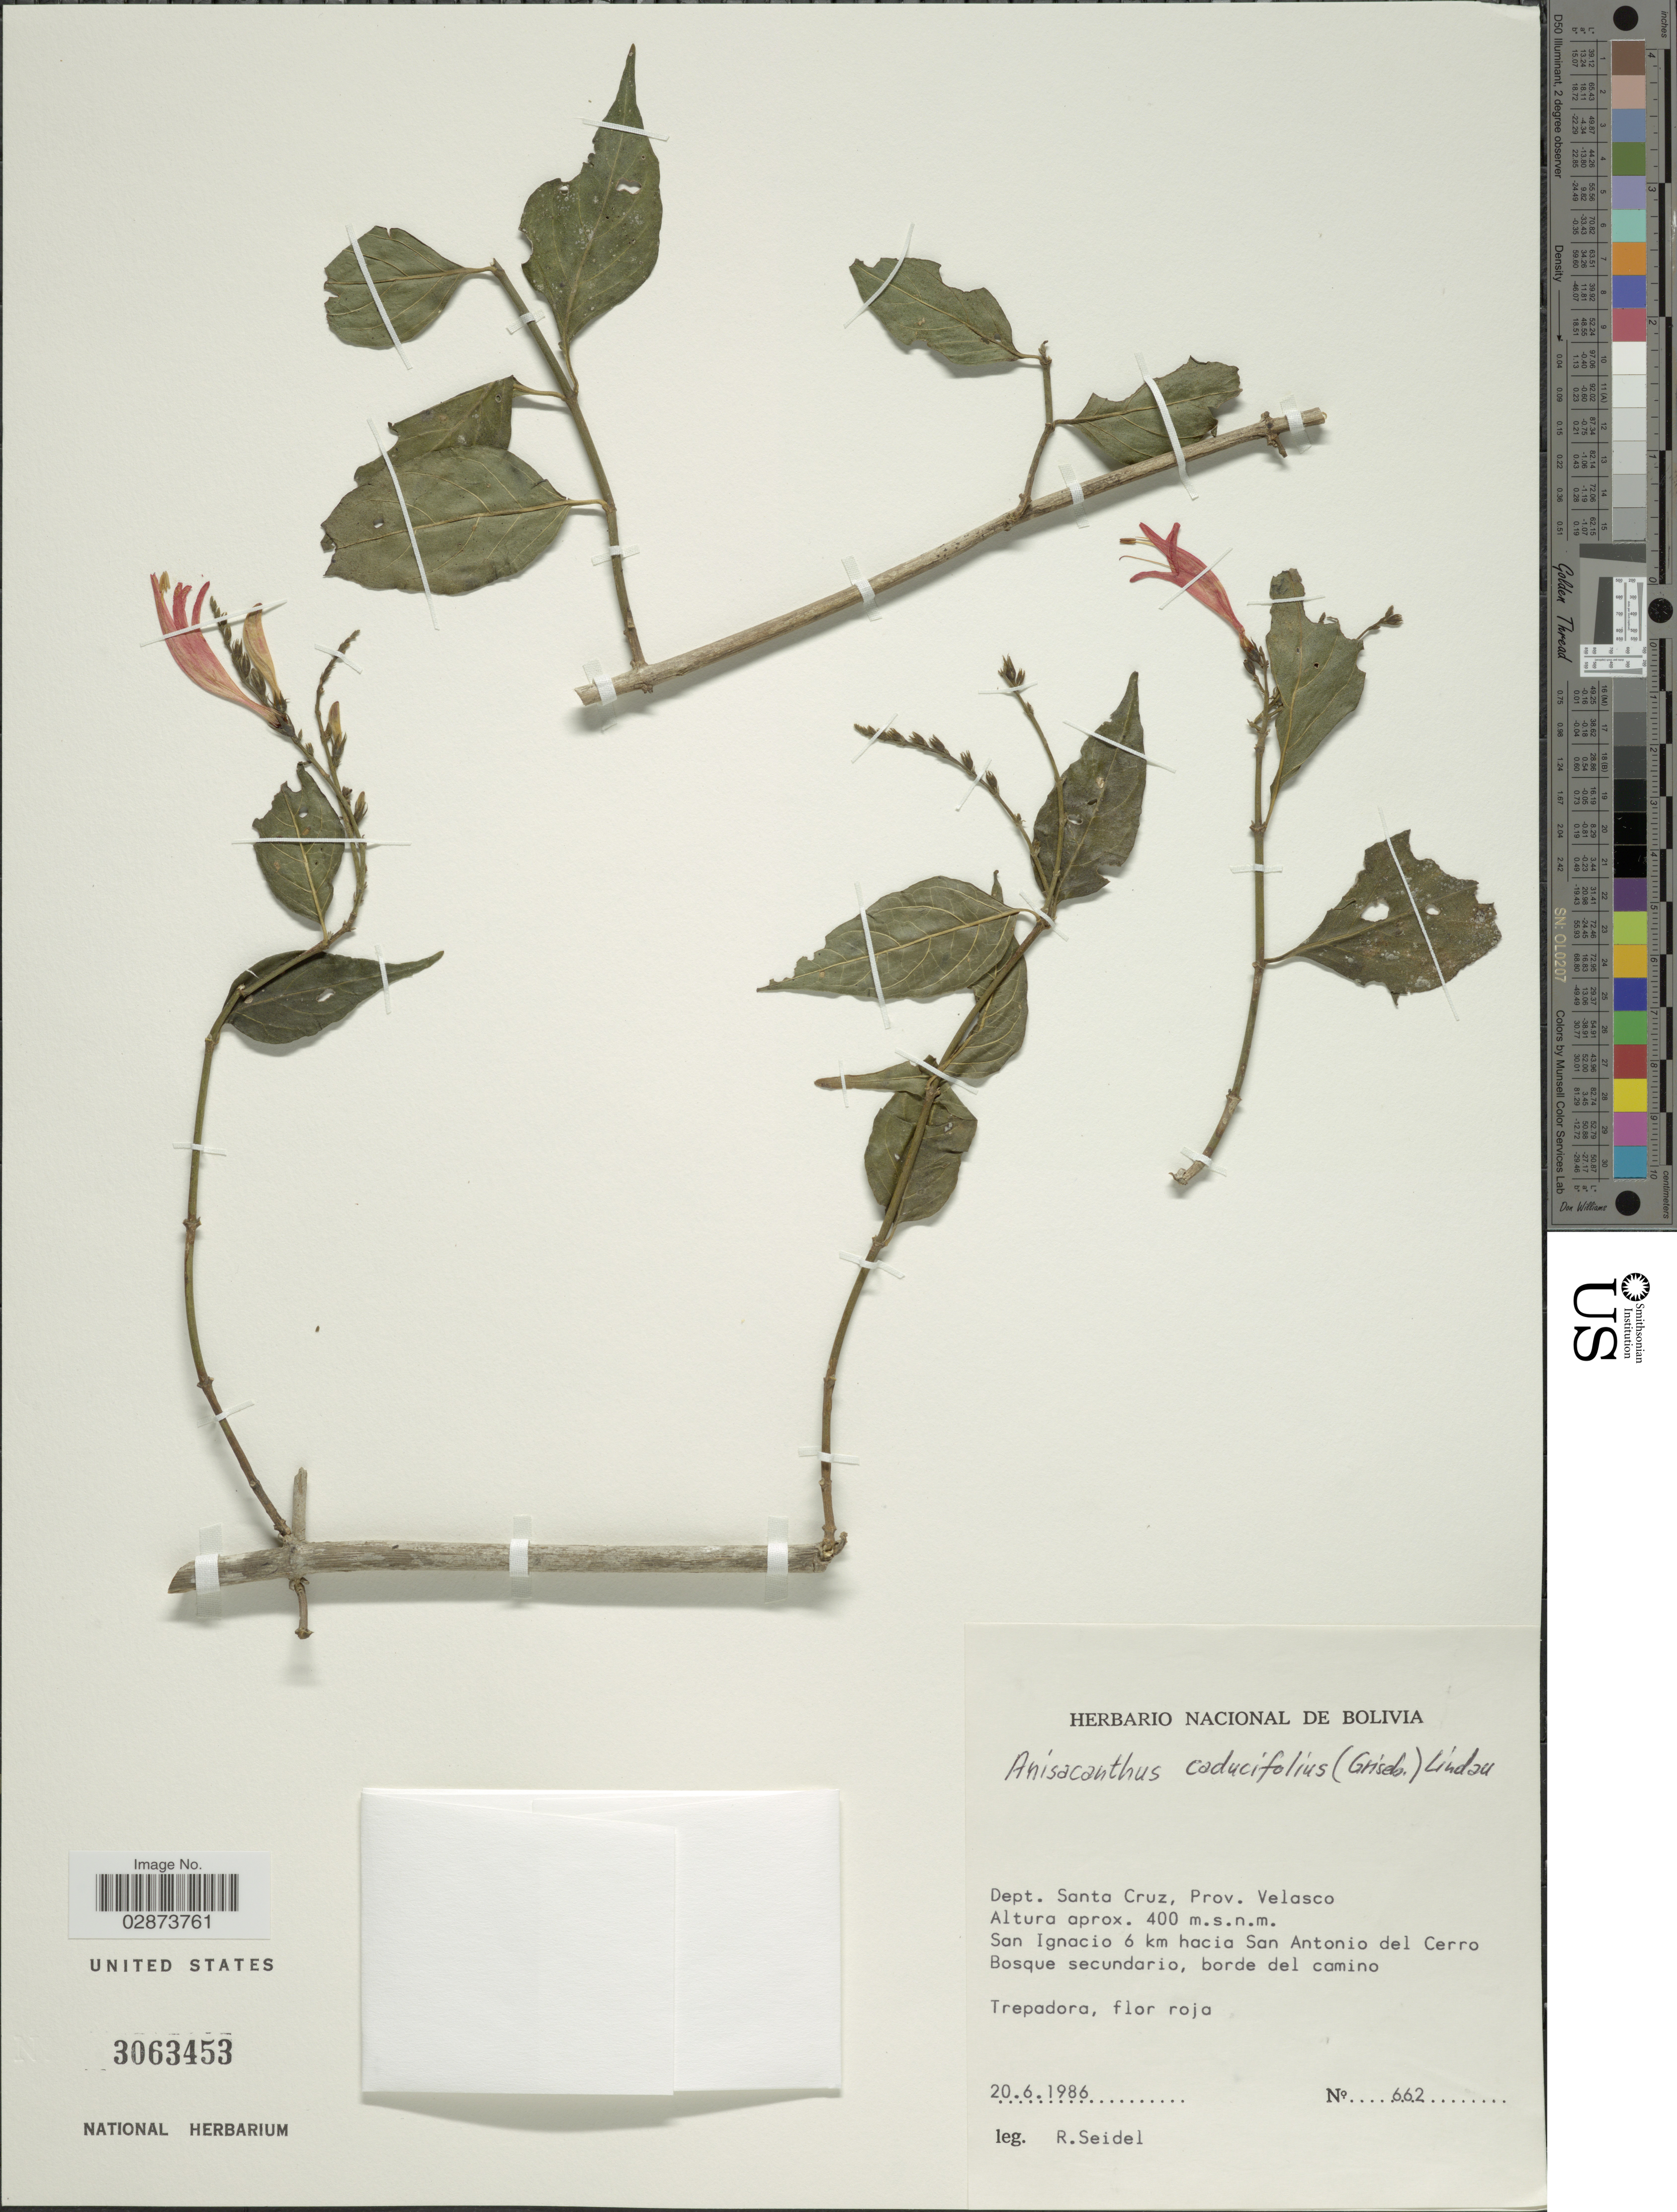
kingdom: Plantae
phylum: Tracheophyta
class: Magnoliopsida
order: Lamiales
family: Acanthaceae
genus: Thyrsacanthus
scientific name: Thyrsacanthus boliviensis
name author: (Nees) A.L.A. Côrtes & Rapini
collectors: R. Seidel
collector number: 662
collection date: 1986-06-20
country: Bolivia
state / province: Santa Cruz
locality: Dept. Santa Cruz, Prov. Velasco. San Ignacio 6 km hacia San Antonio del Cerro.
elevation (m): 400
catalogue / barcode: US 3063453